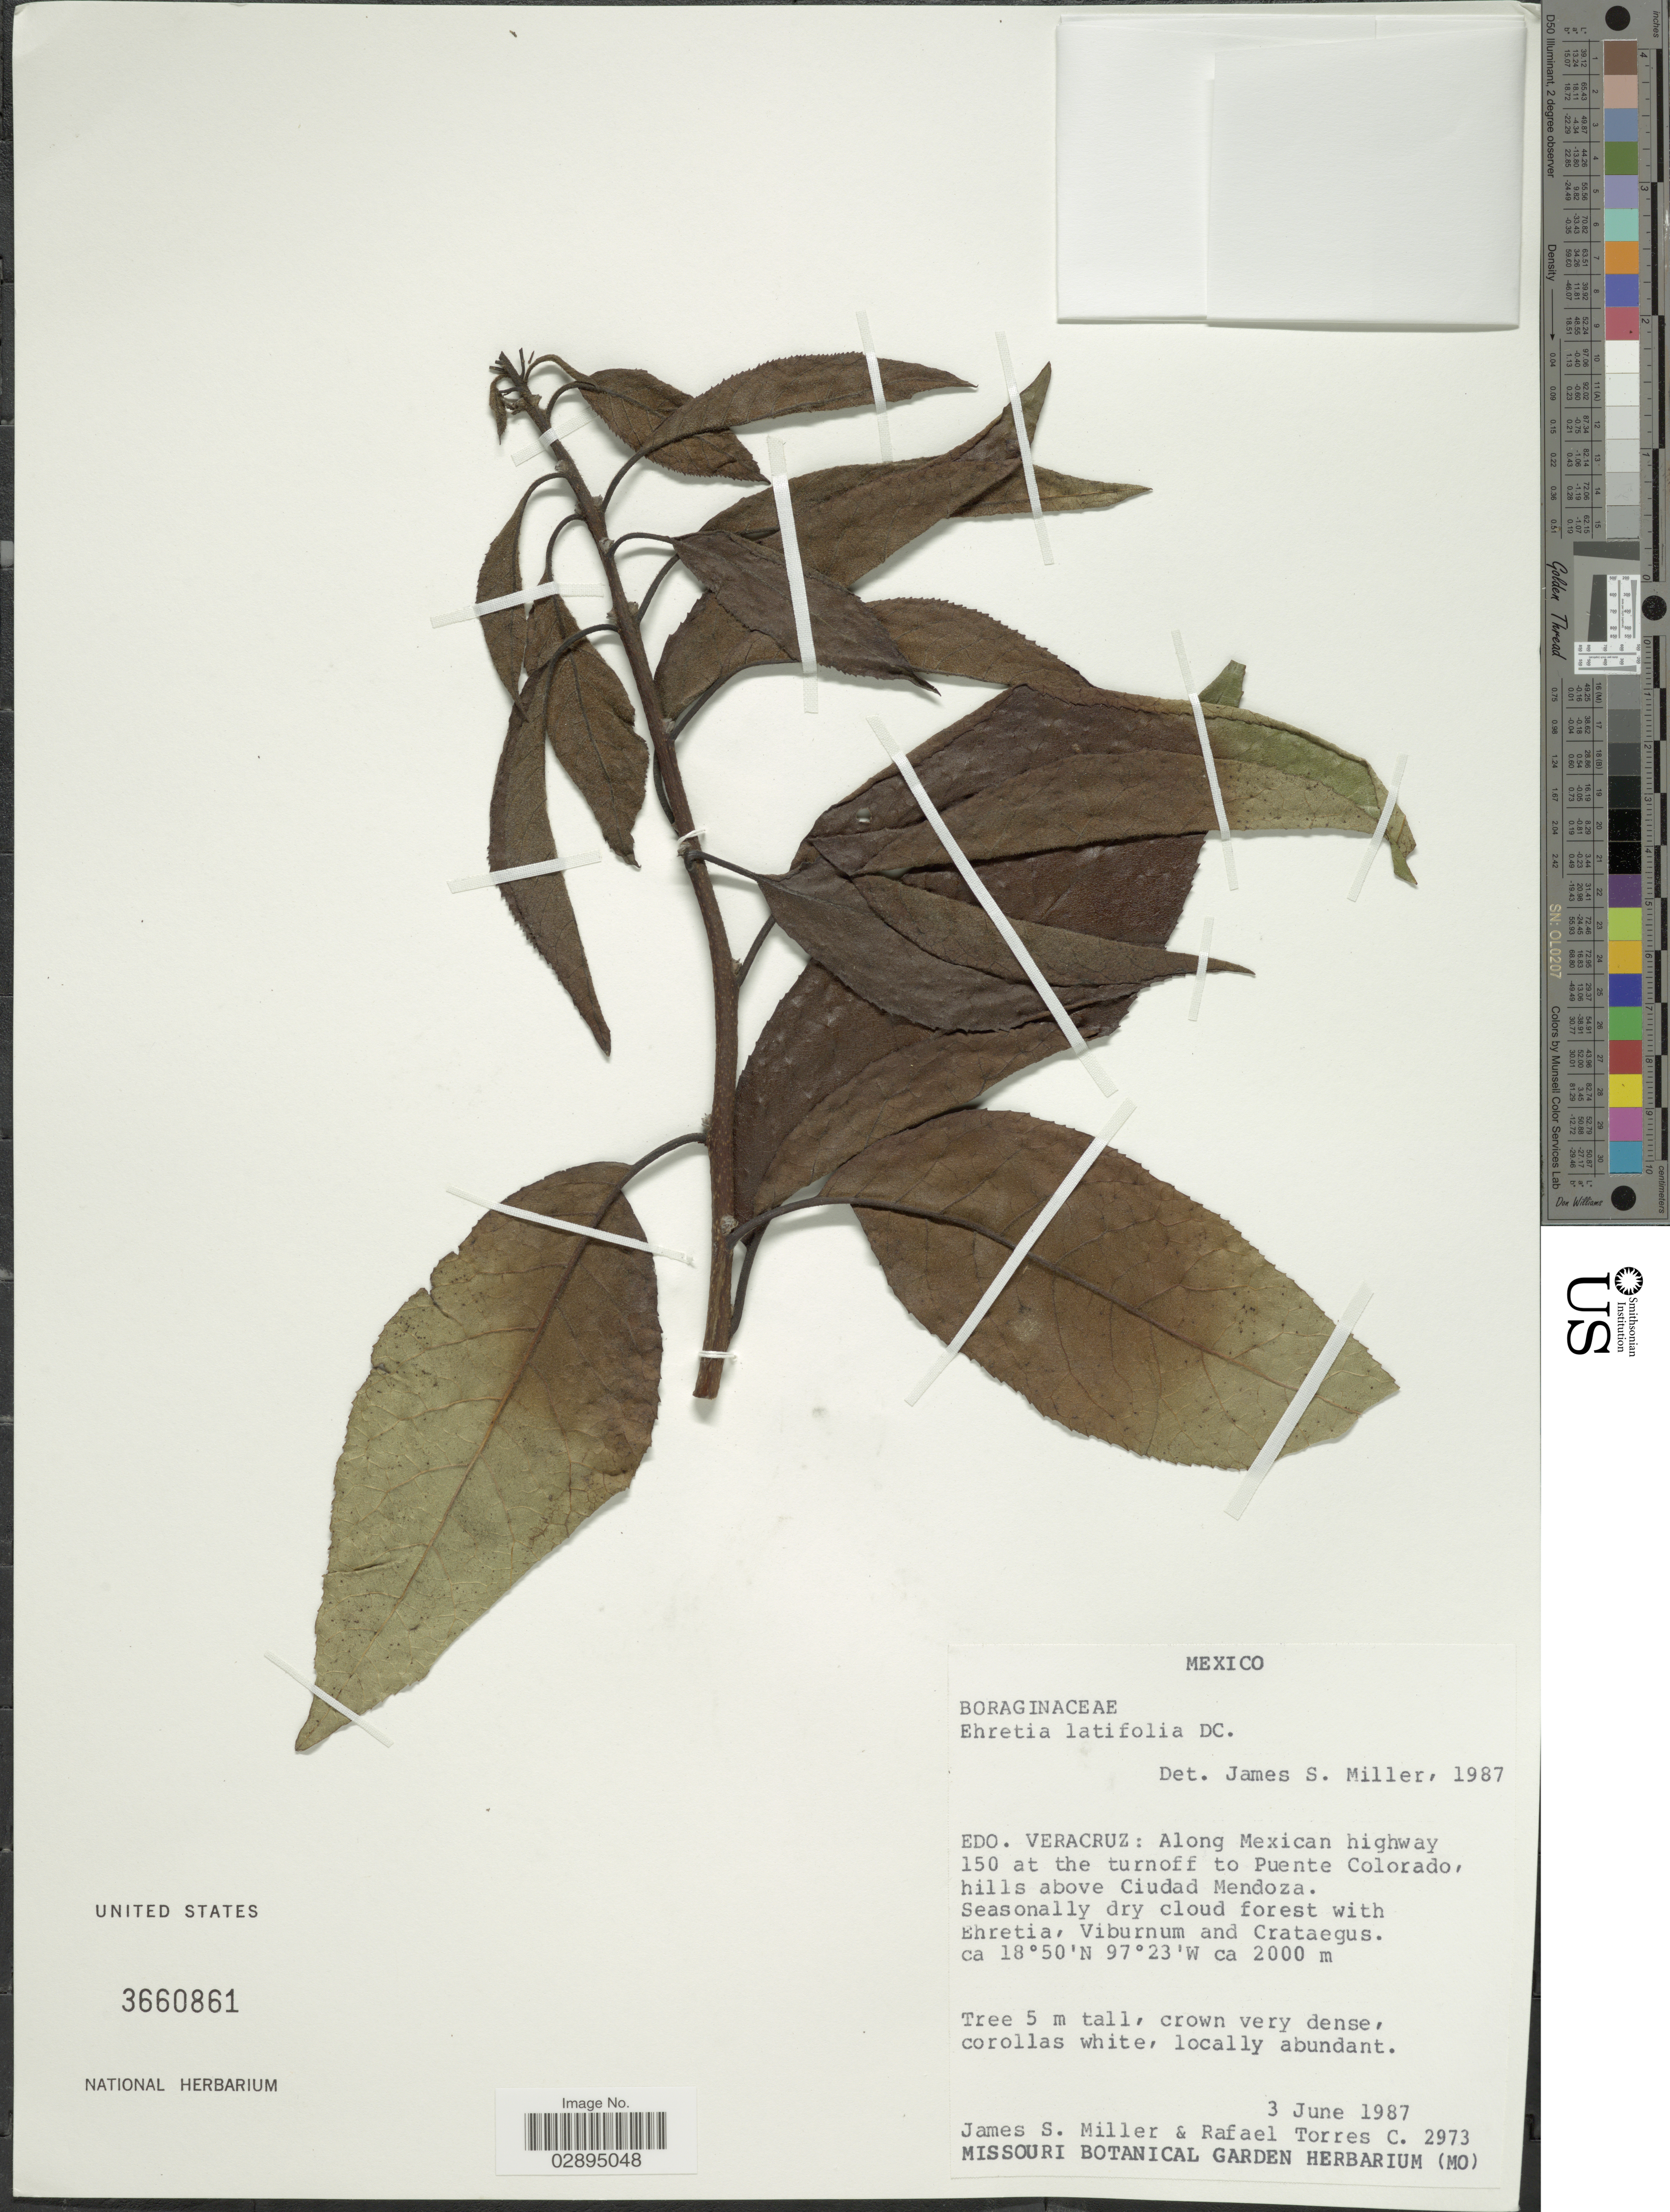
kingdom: Plantae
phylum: Tracheophyta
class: Magnoliopsida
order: Boraginales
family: Ehretiaceae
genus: Ehretia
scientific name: Ehretia latifolia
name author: DC.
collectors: J. S. Miller & R. Torres C.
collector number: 2973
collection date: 1987-06-03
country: Mexico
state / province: Veracruz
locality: Edo. Veracruz: Along Mexican highway 150 at the turnoff to Puente Colorado, hills above Ciudad Mendoza.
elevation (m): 2000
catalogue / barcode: US 3660861